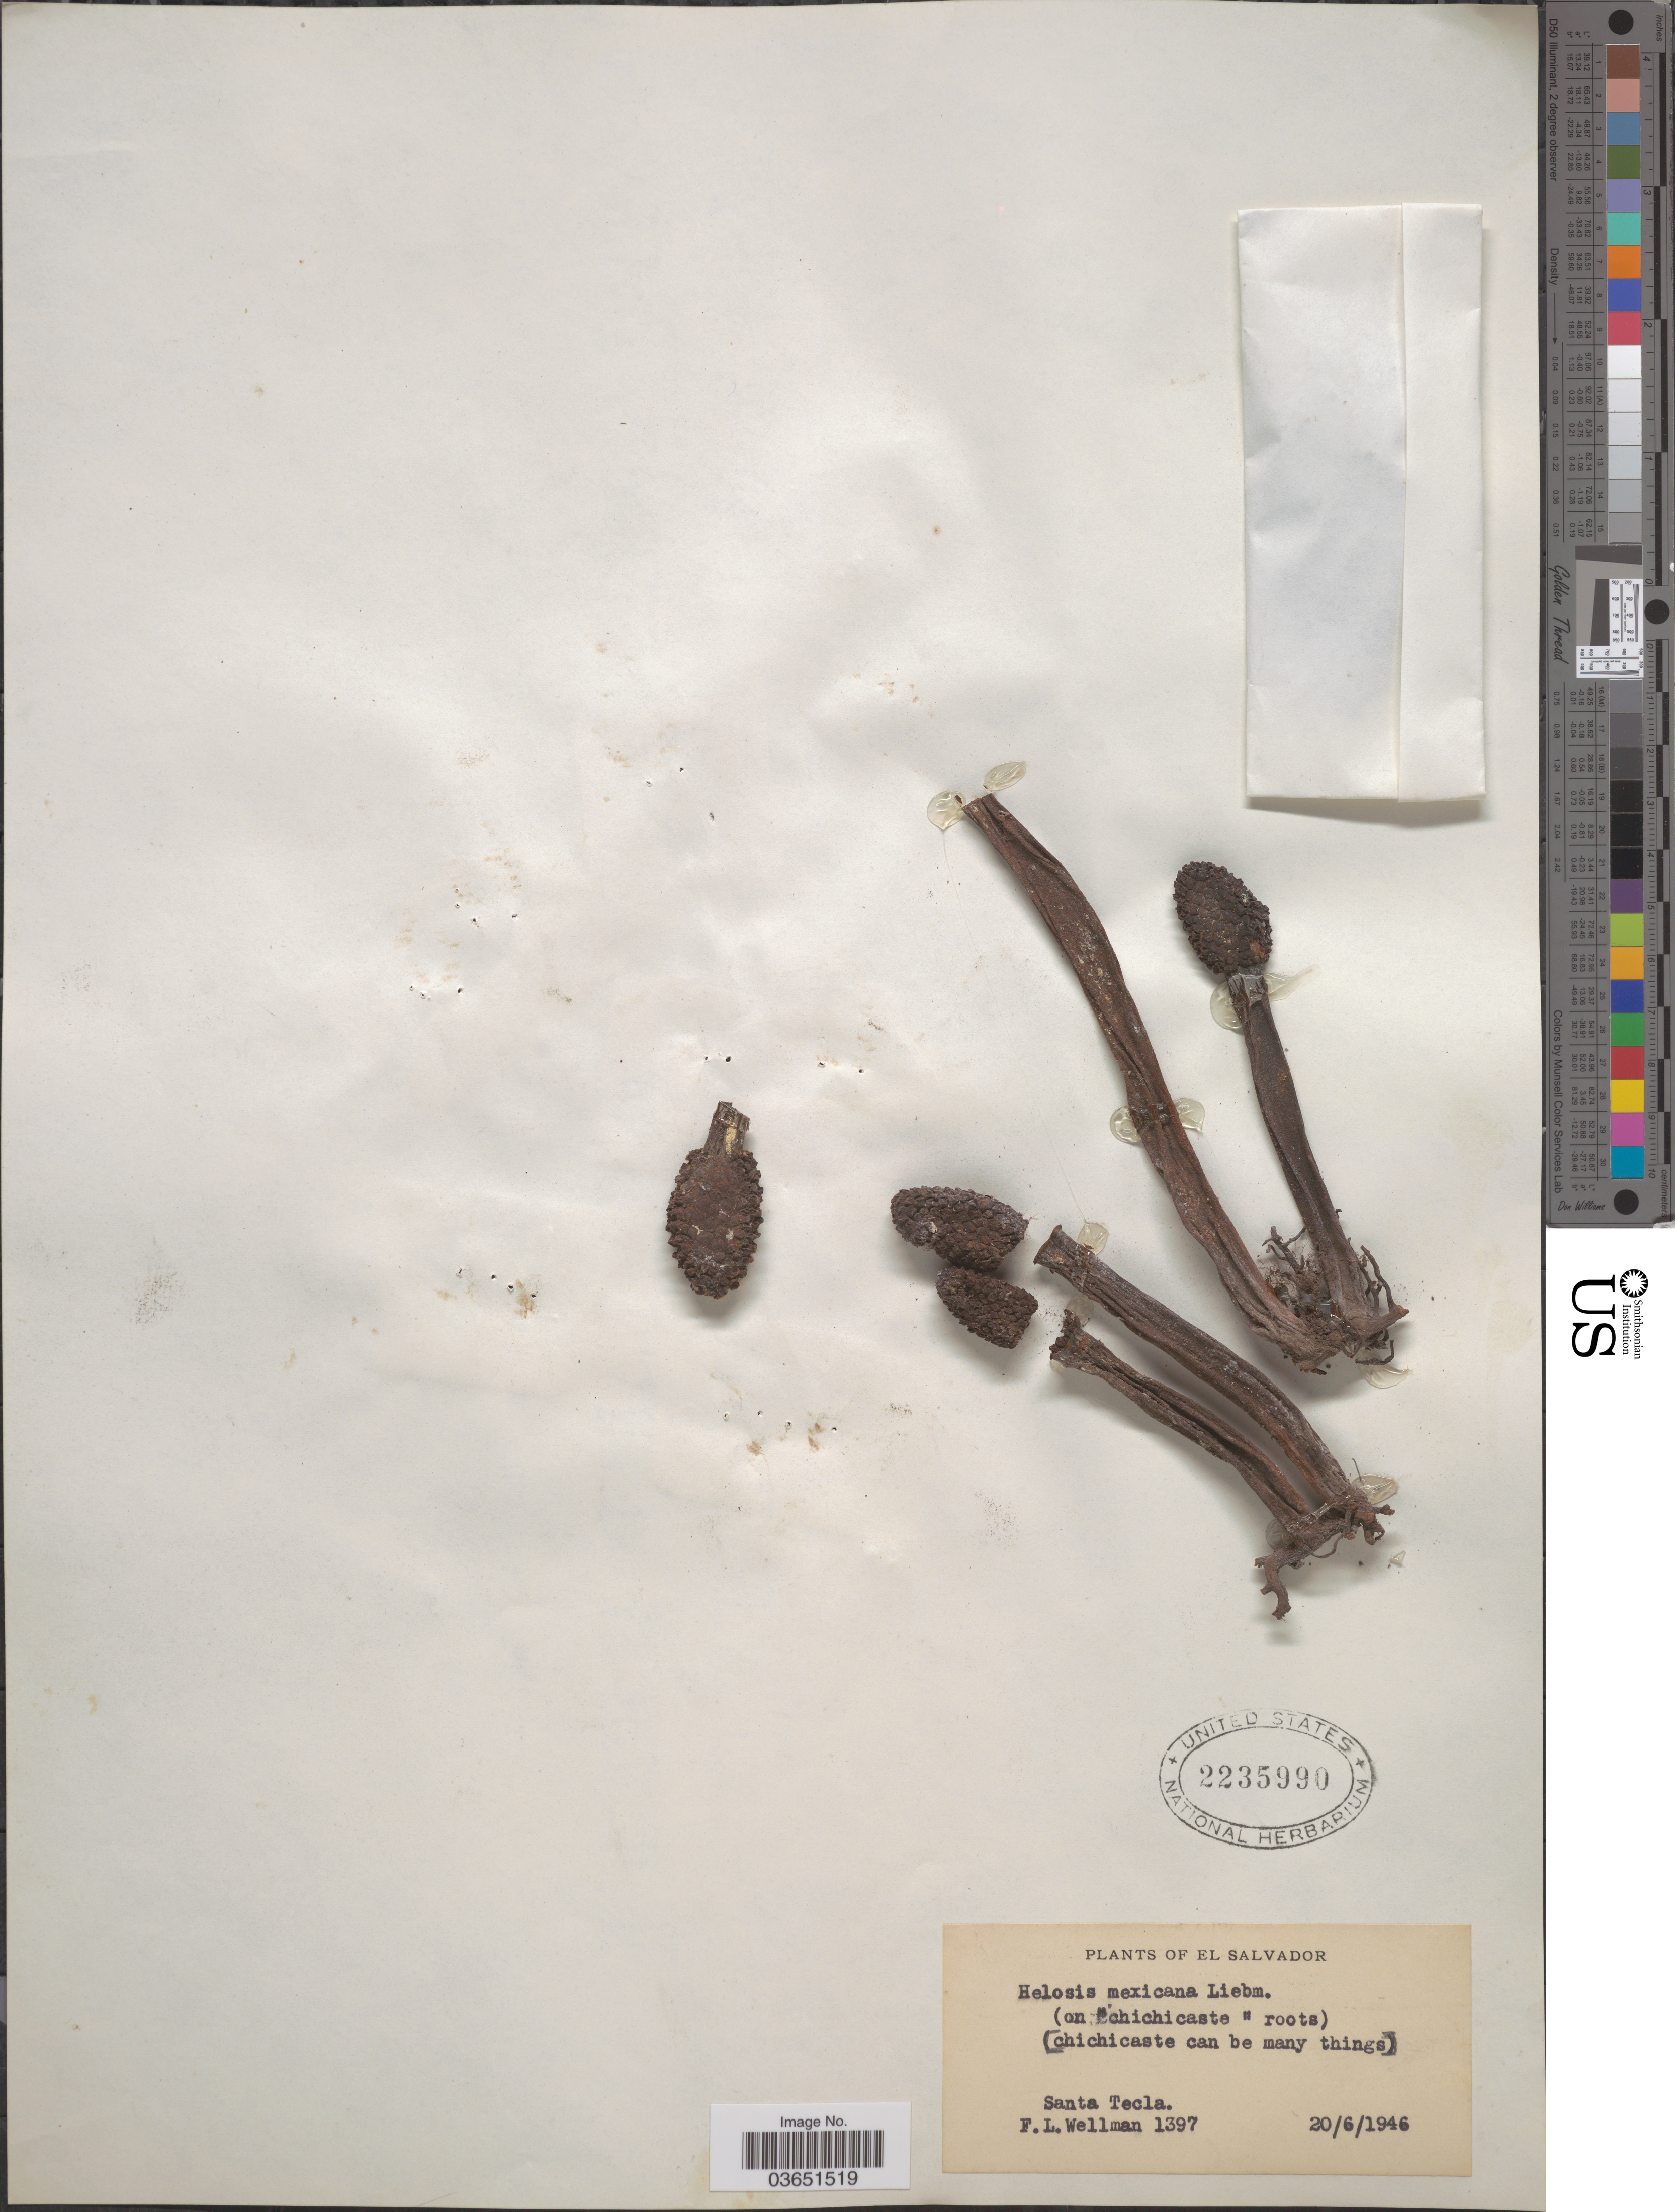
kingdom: Plantae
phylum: Tracheophyta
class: Magnoliopsida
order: Santalales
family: Balanophoraceae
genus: Helosis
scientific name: Helosis cayennensis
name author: (Sw.) Spreng.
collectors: F. Wellman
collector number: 1397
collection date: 1946-06-20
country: El Salvador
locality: Santa Tecla.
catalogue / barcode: US 2235990